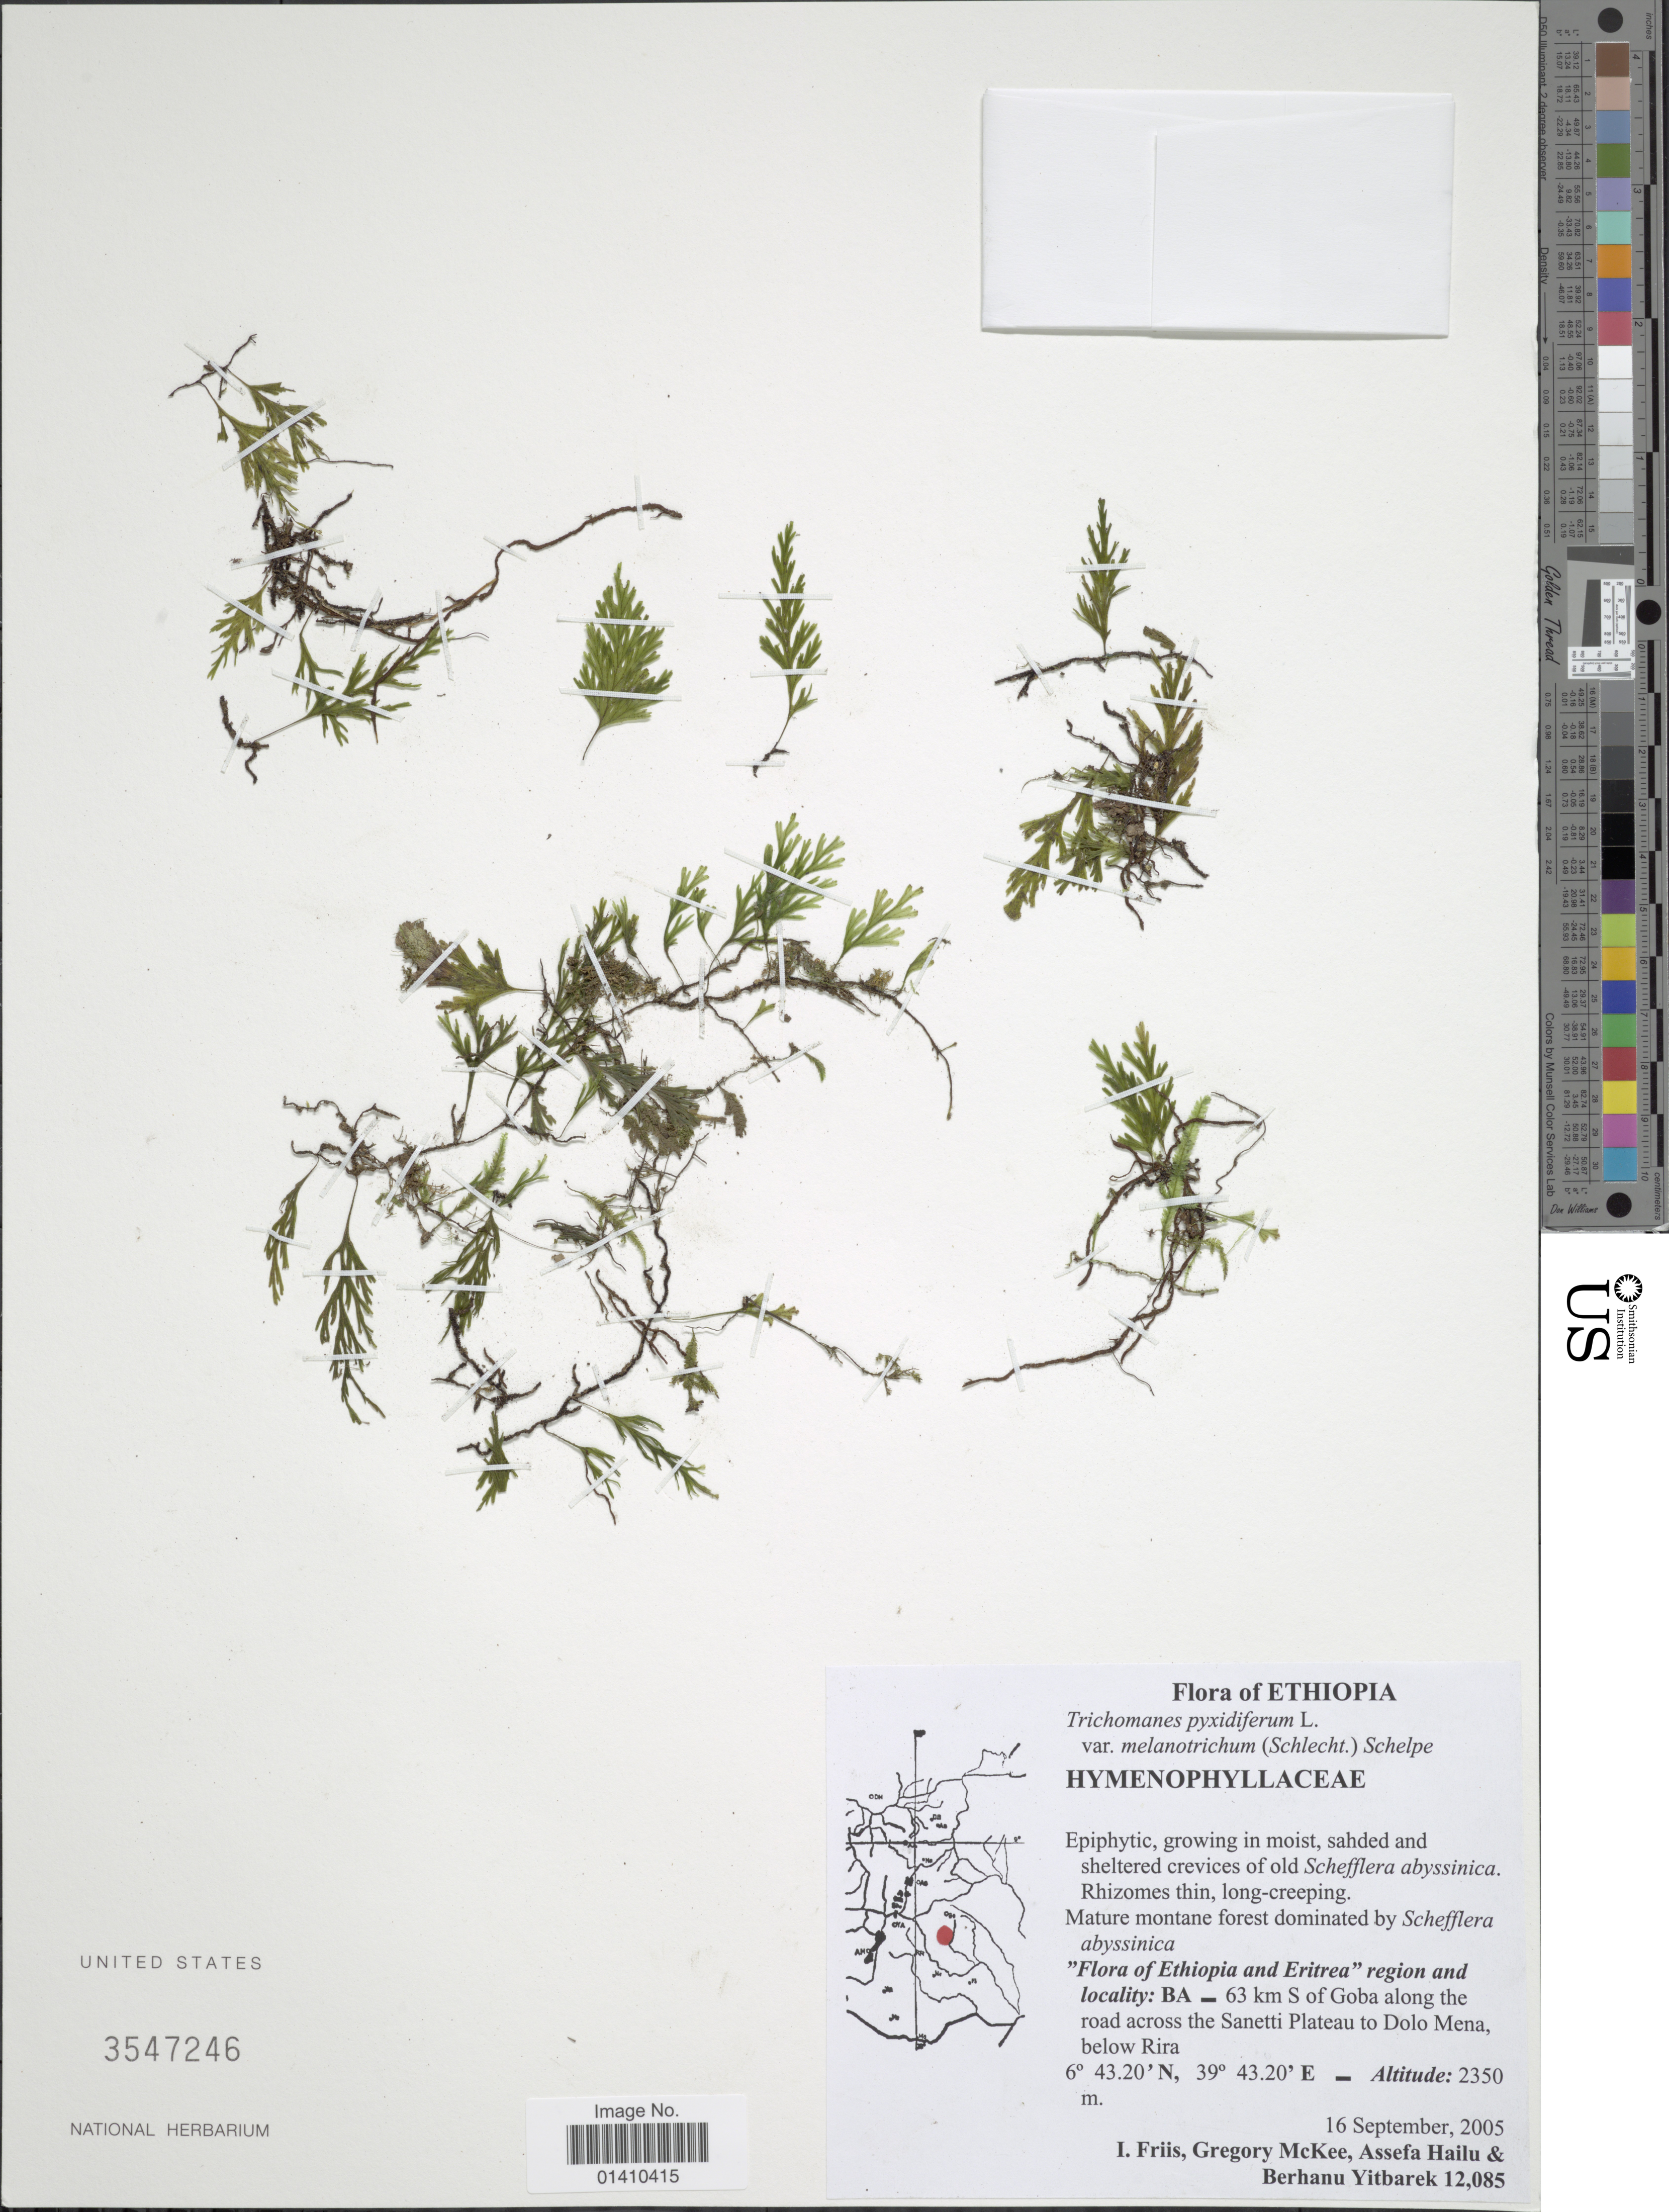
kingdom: Plantae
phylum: Tracheophyta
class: Polypodiopsida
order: Hymenophyllales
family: Hymenophyllaceae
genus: Polyphlebium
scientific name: Polyphlebium pyxidiferum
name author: (L.) Ebihara & Dubuisson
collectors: I. Friis, G. S. McKee, A. Hailu & B. Yitbarek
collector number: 12085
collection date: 2005-09-16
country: Ethiopia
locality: BA-63 km S of GOba along the road across the Sanetti Plateau to Dolo Mena, below Rira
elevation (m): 2350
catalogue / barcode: US 3547246